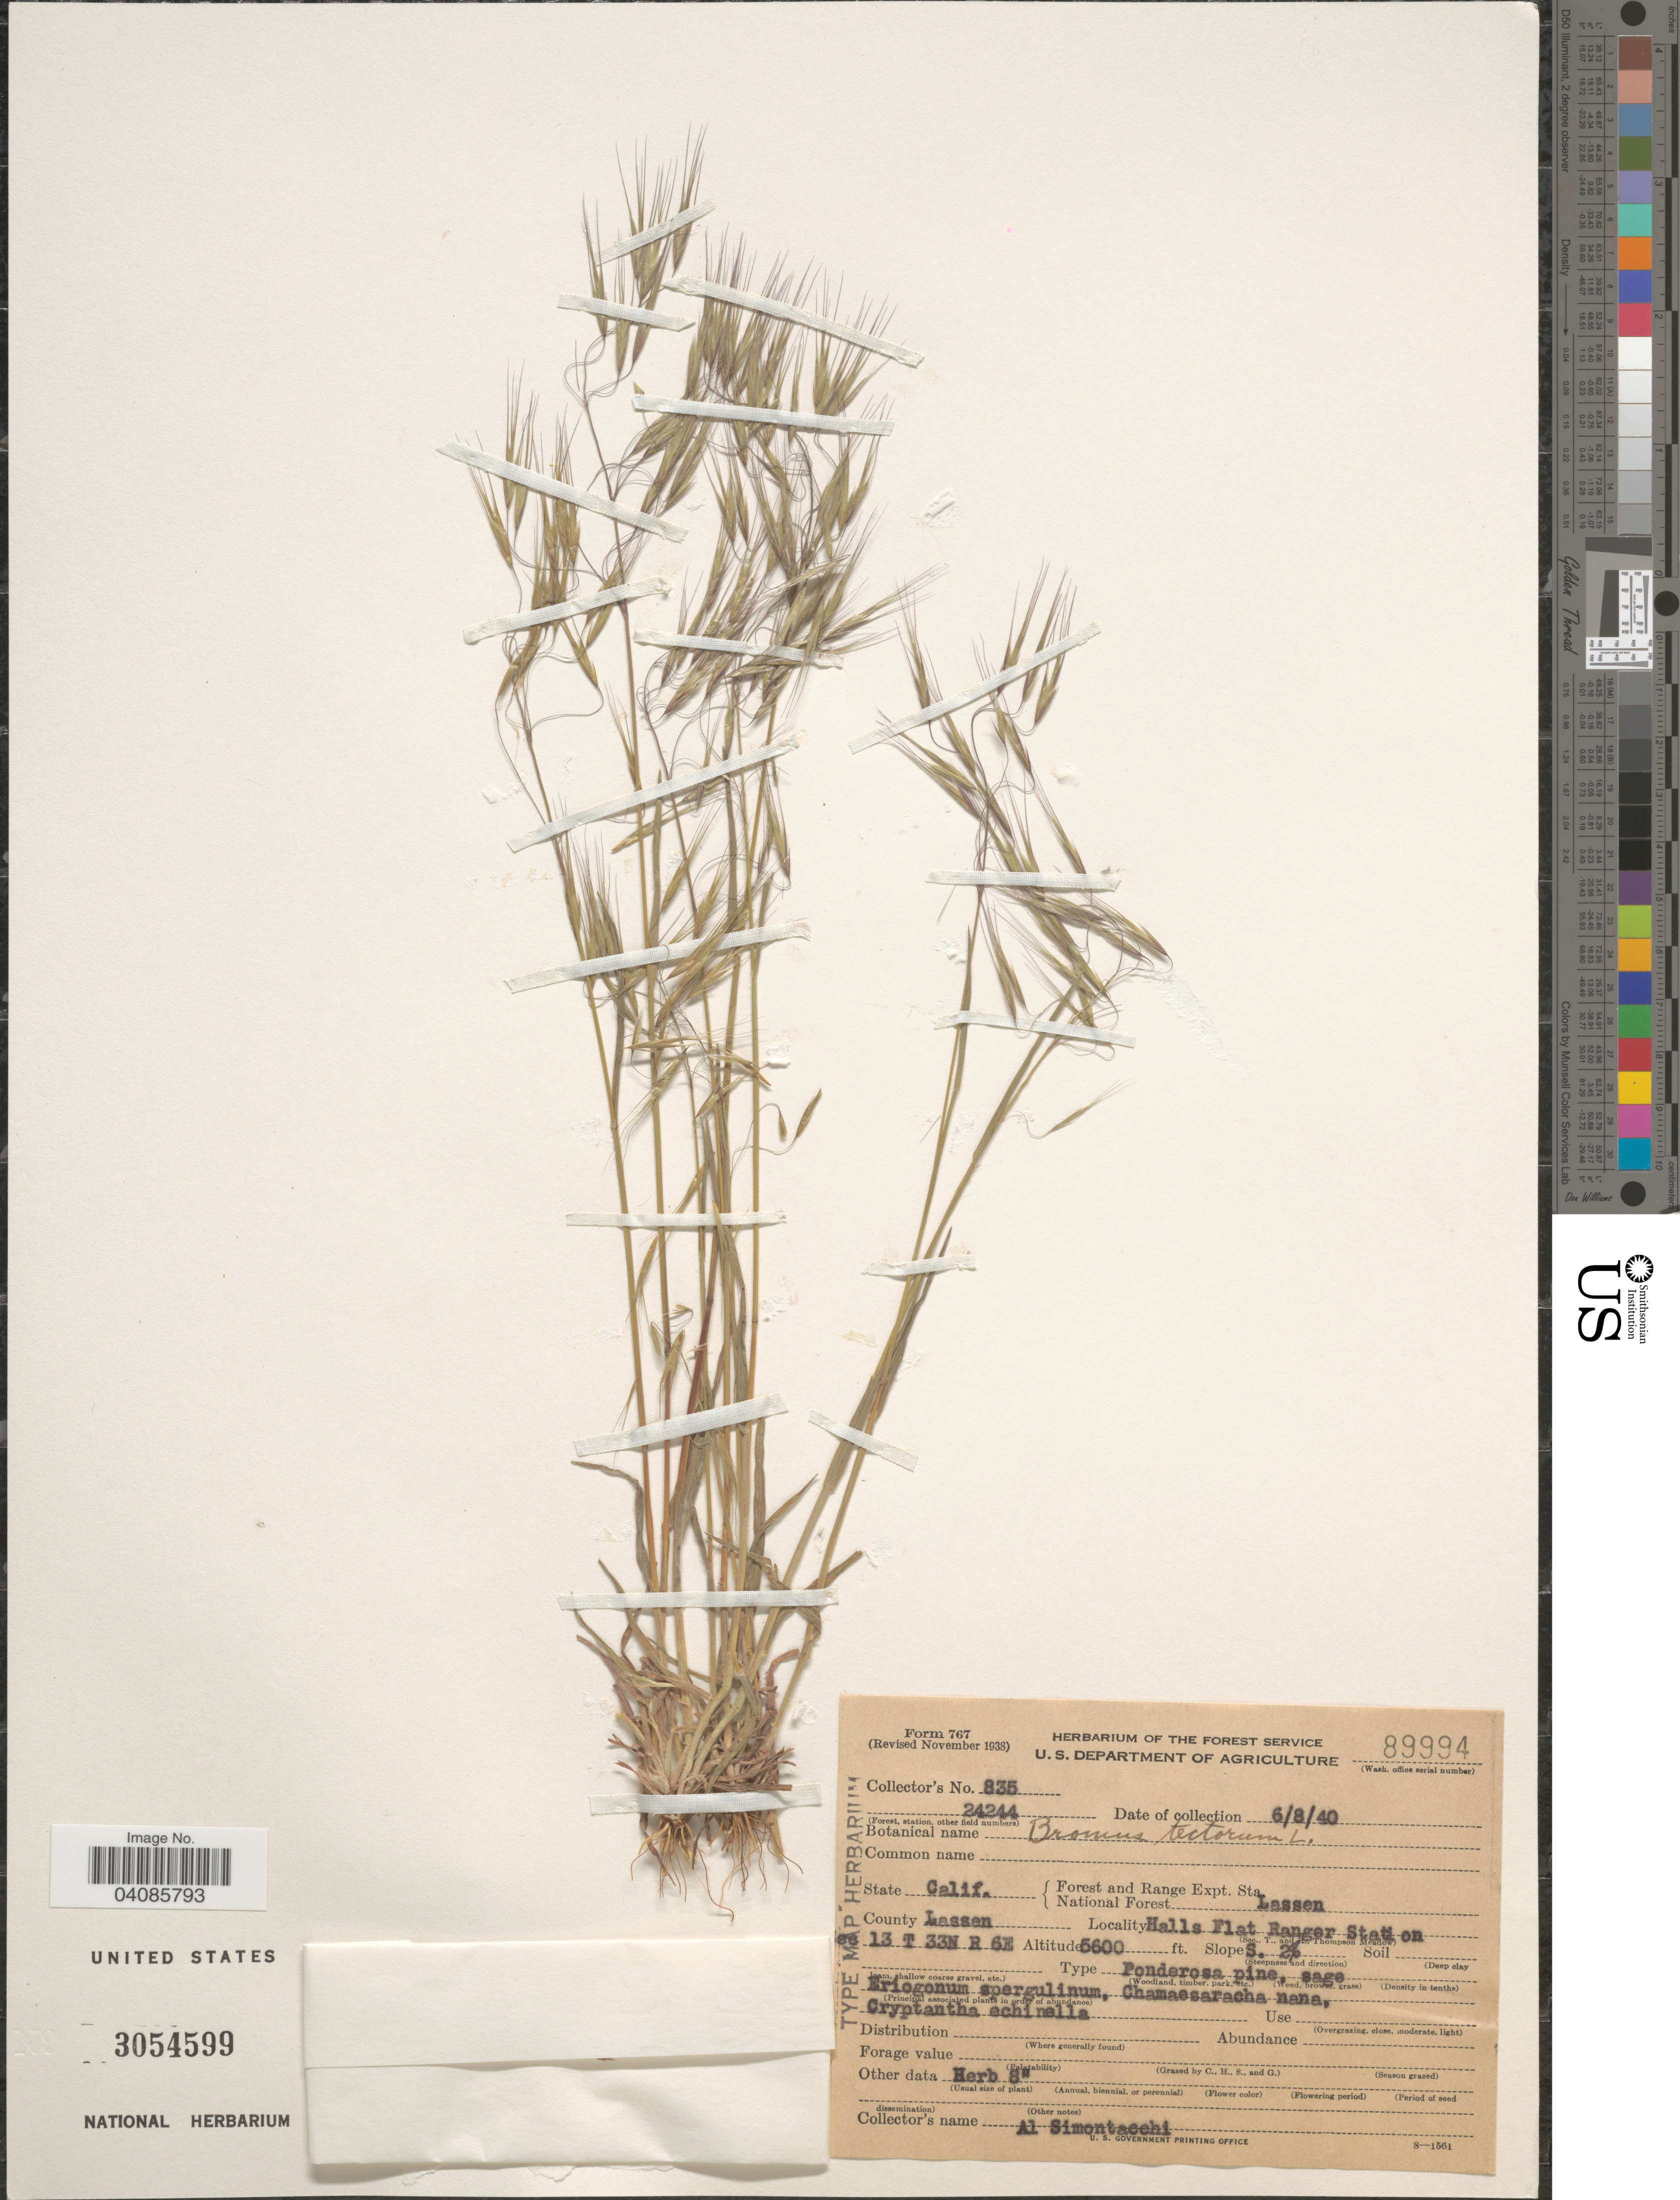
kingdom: Plantae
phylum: Tracheophyta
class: Liliopsida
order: Poales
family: Poaceae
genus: Bromus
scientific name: Bromus tectorum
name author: L.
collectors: Al Simontacchi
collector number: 835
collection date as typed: Transcribed d/m/y: 8/6/40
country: United States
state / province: California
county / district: Lassen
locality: Forest and Range Expt. Sta. National Forest Lassen. County Lassen. Halls Flat Ranger Station. 13 T 33N R 6E. Slope S. 2%.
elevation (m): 1707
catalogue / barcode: US 3054599